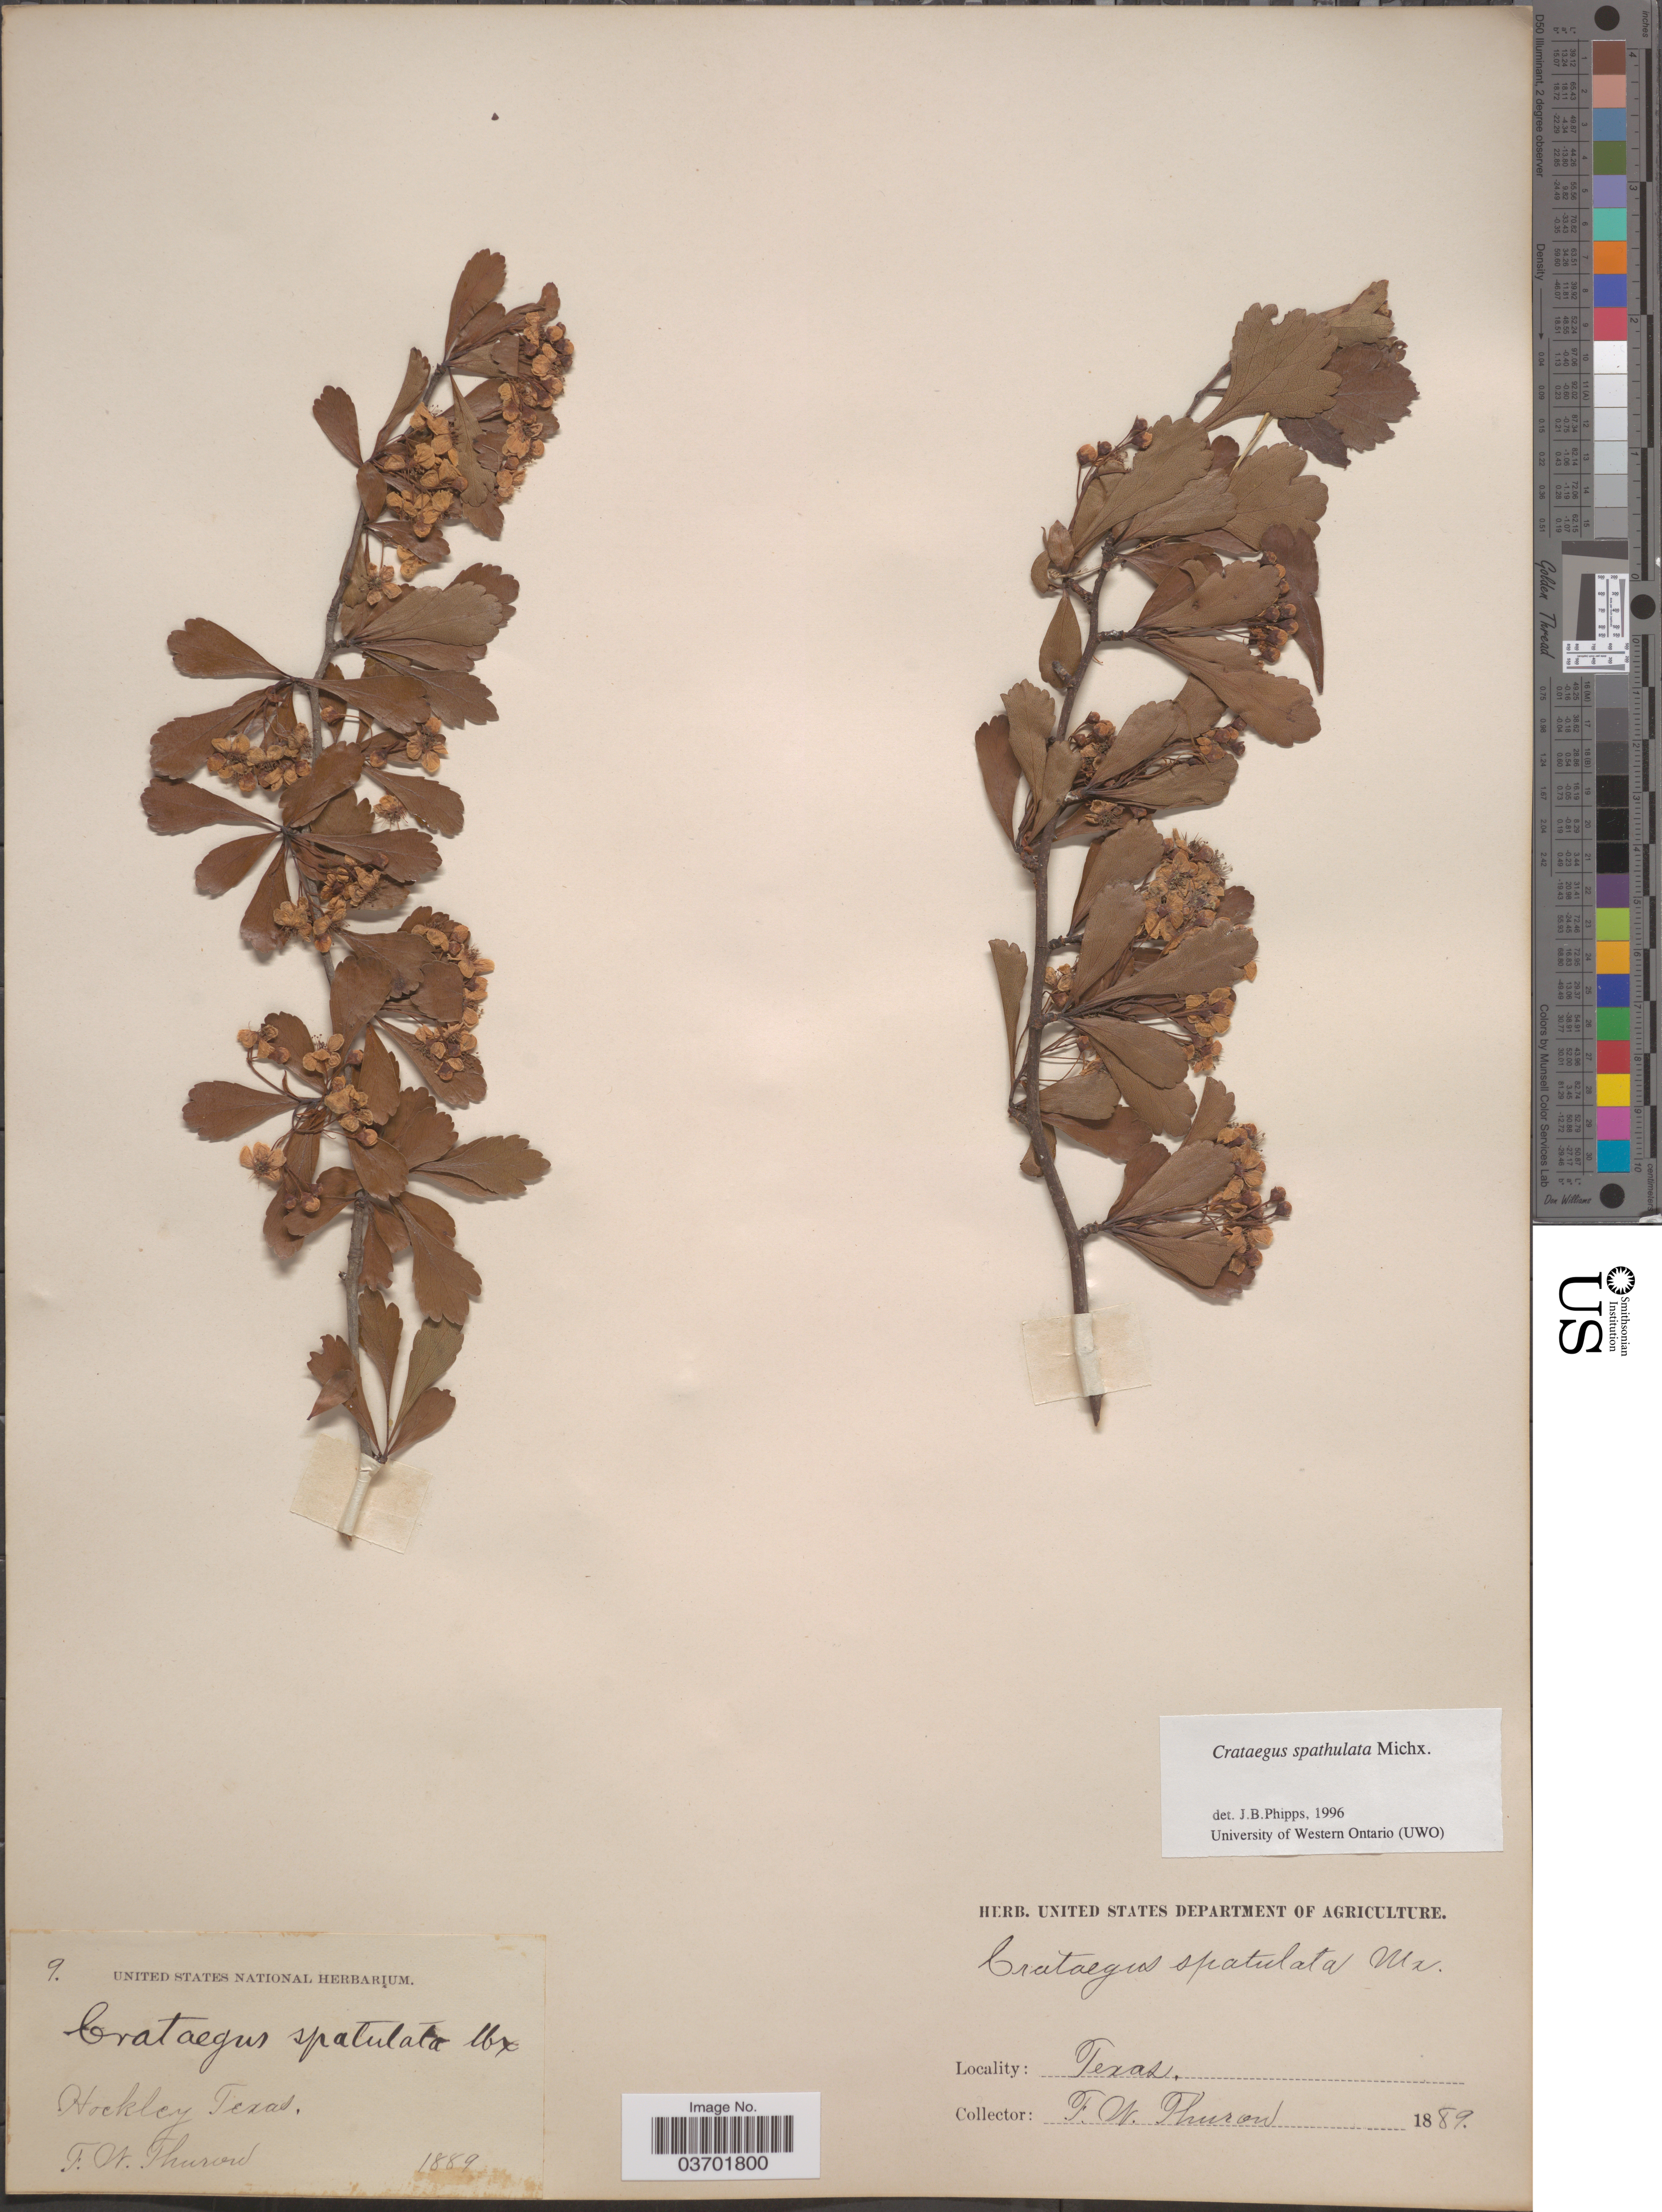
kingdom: Plantae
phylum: Tracheophyta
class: Magnoliopsida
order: Rosales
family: Rosaceae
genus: Crataegus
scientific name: Crataegus spathulata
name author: Michx.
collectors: F. W. Thurow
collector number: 9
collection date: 1889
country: United States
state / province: Texas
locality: Hockley.